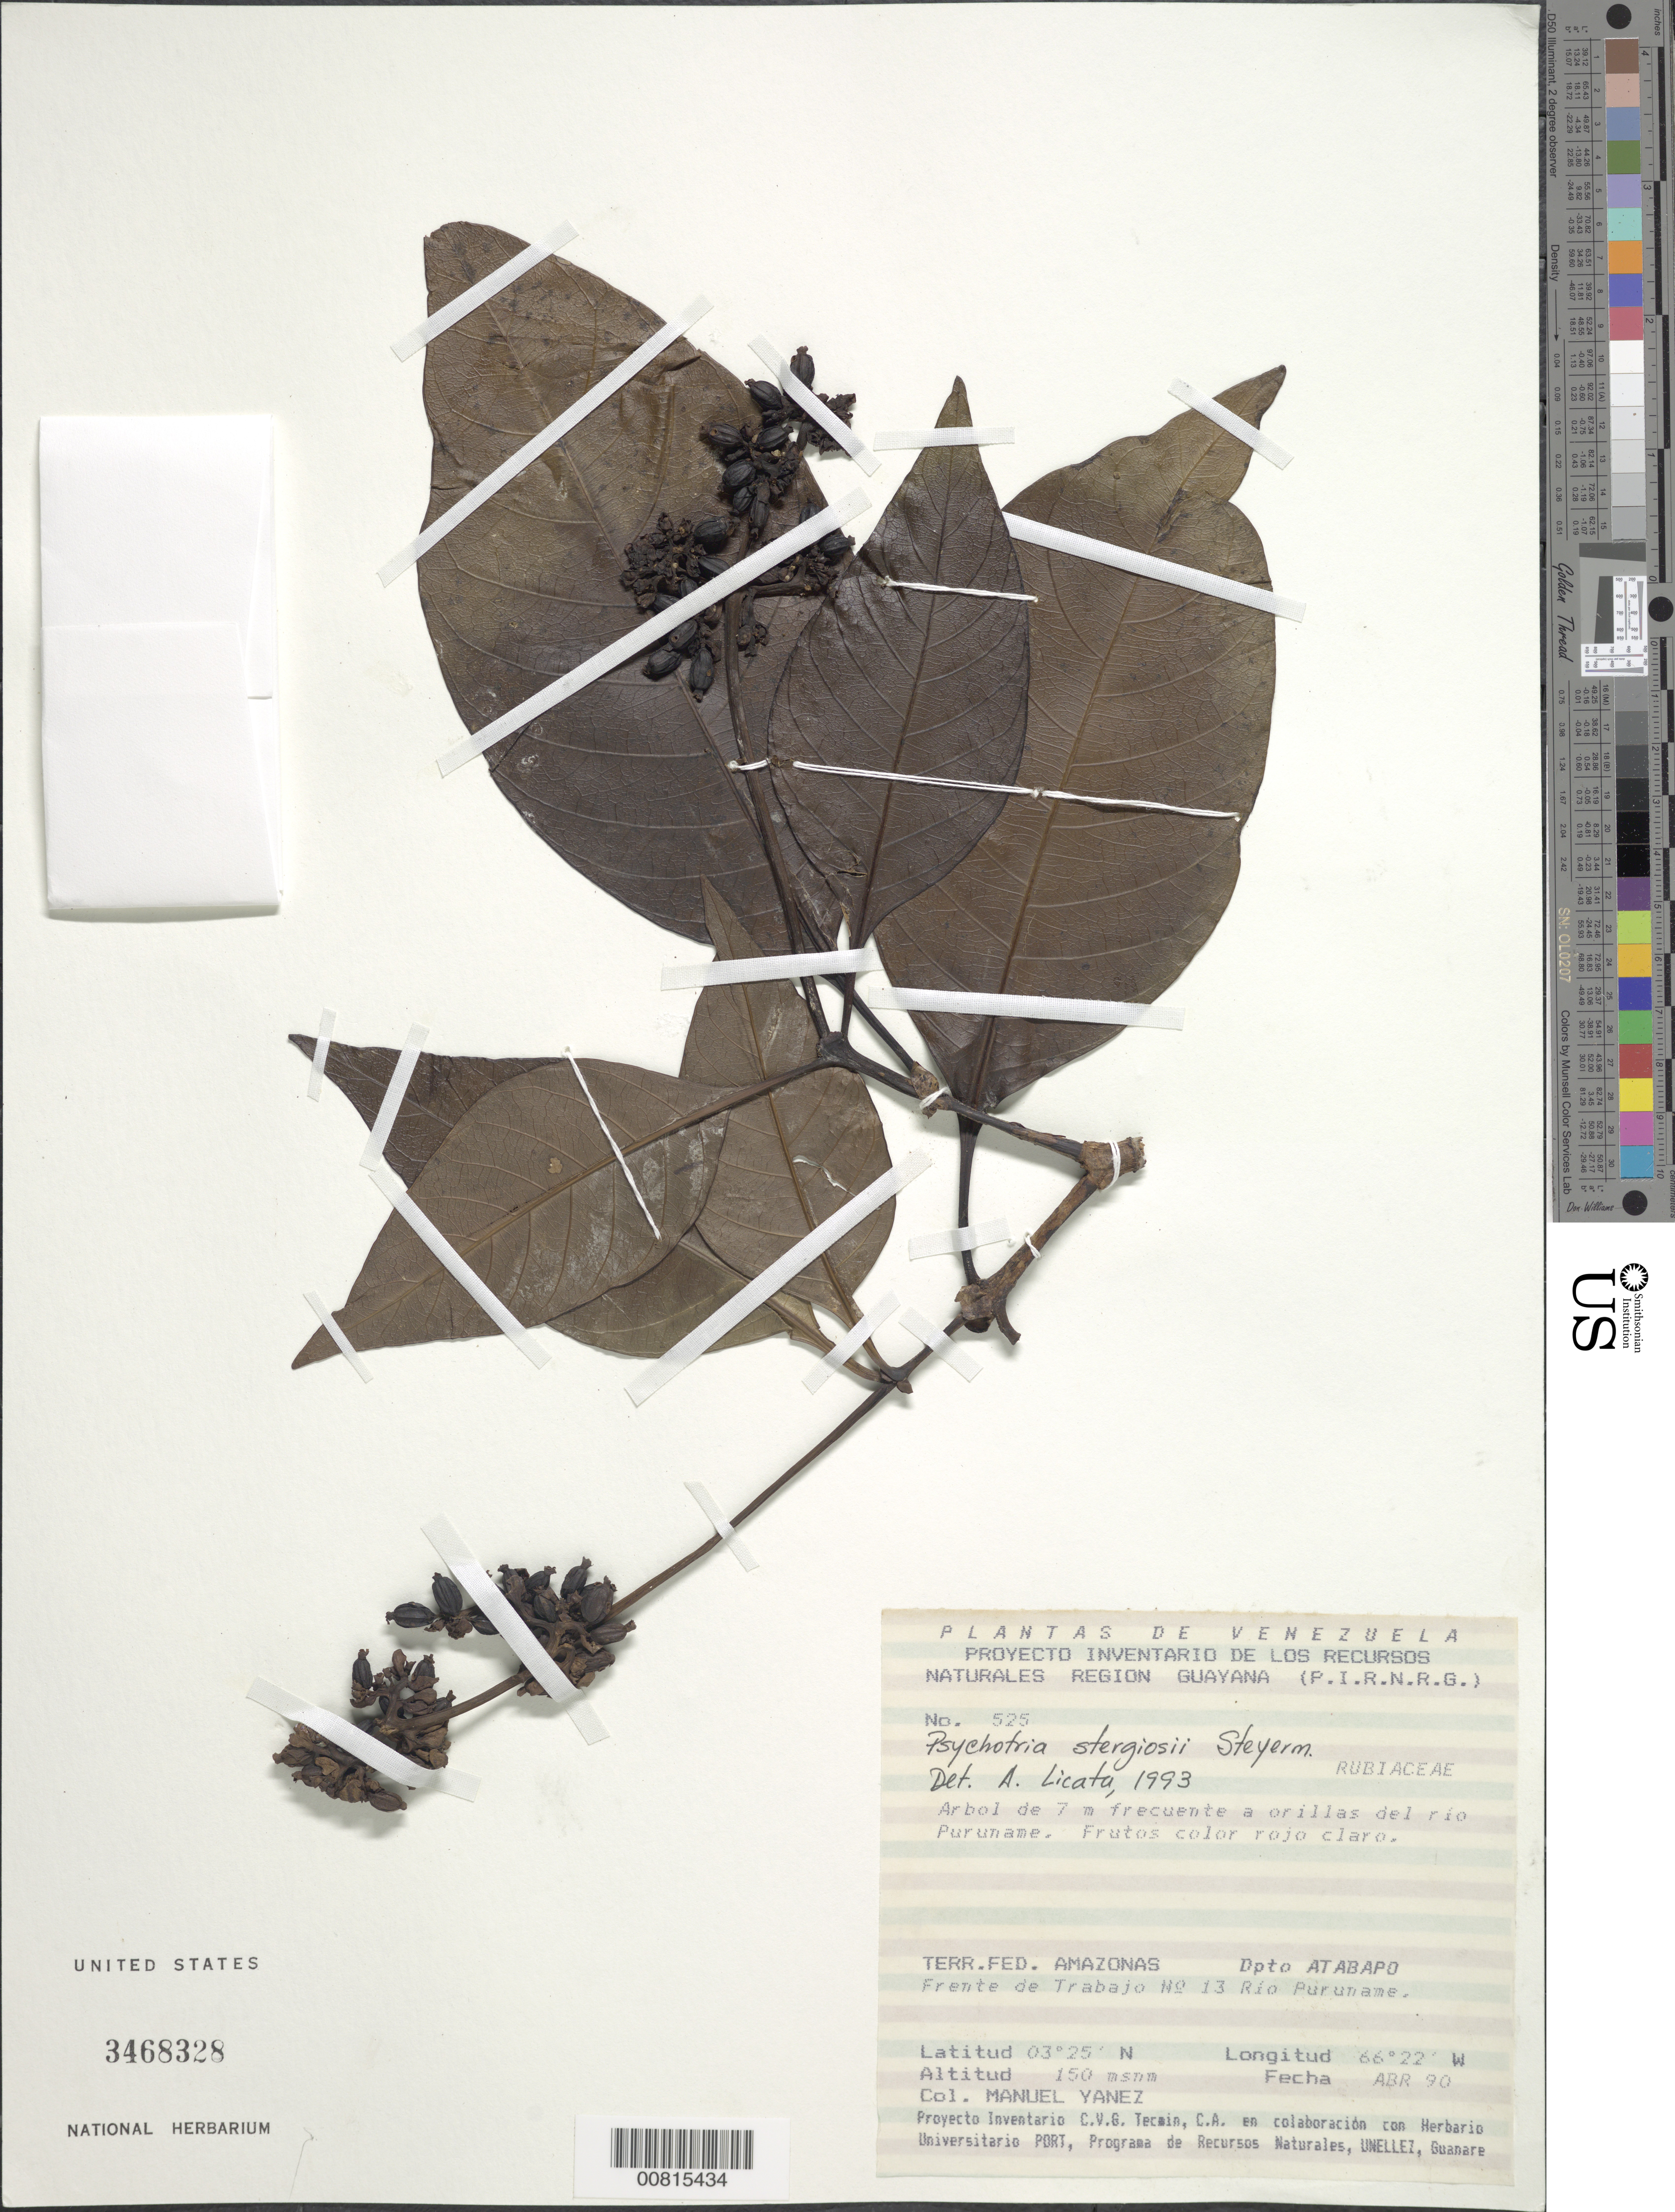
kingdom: Plantae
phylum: Tracheophyta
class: Magnoliopsida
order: Gentianales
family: Rubiaceae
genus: Psychotria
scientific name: Psychotria stergiosii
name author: Steyerm.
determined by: Licata, A., (PORT), Univ. Nac. Exp. de los Llanos Ezequiel Zamora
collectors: M. Yanez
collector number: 525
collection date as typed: Apr-90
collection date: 1990-04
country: Venezuela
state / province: Amazonas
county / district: Atabapo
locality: Río Puruname, frente de Trabajo No. 13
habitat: Riverbank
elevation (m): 150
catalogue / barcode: US 3468328